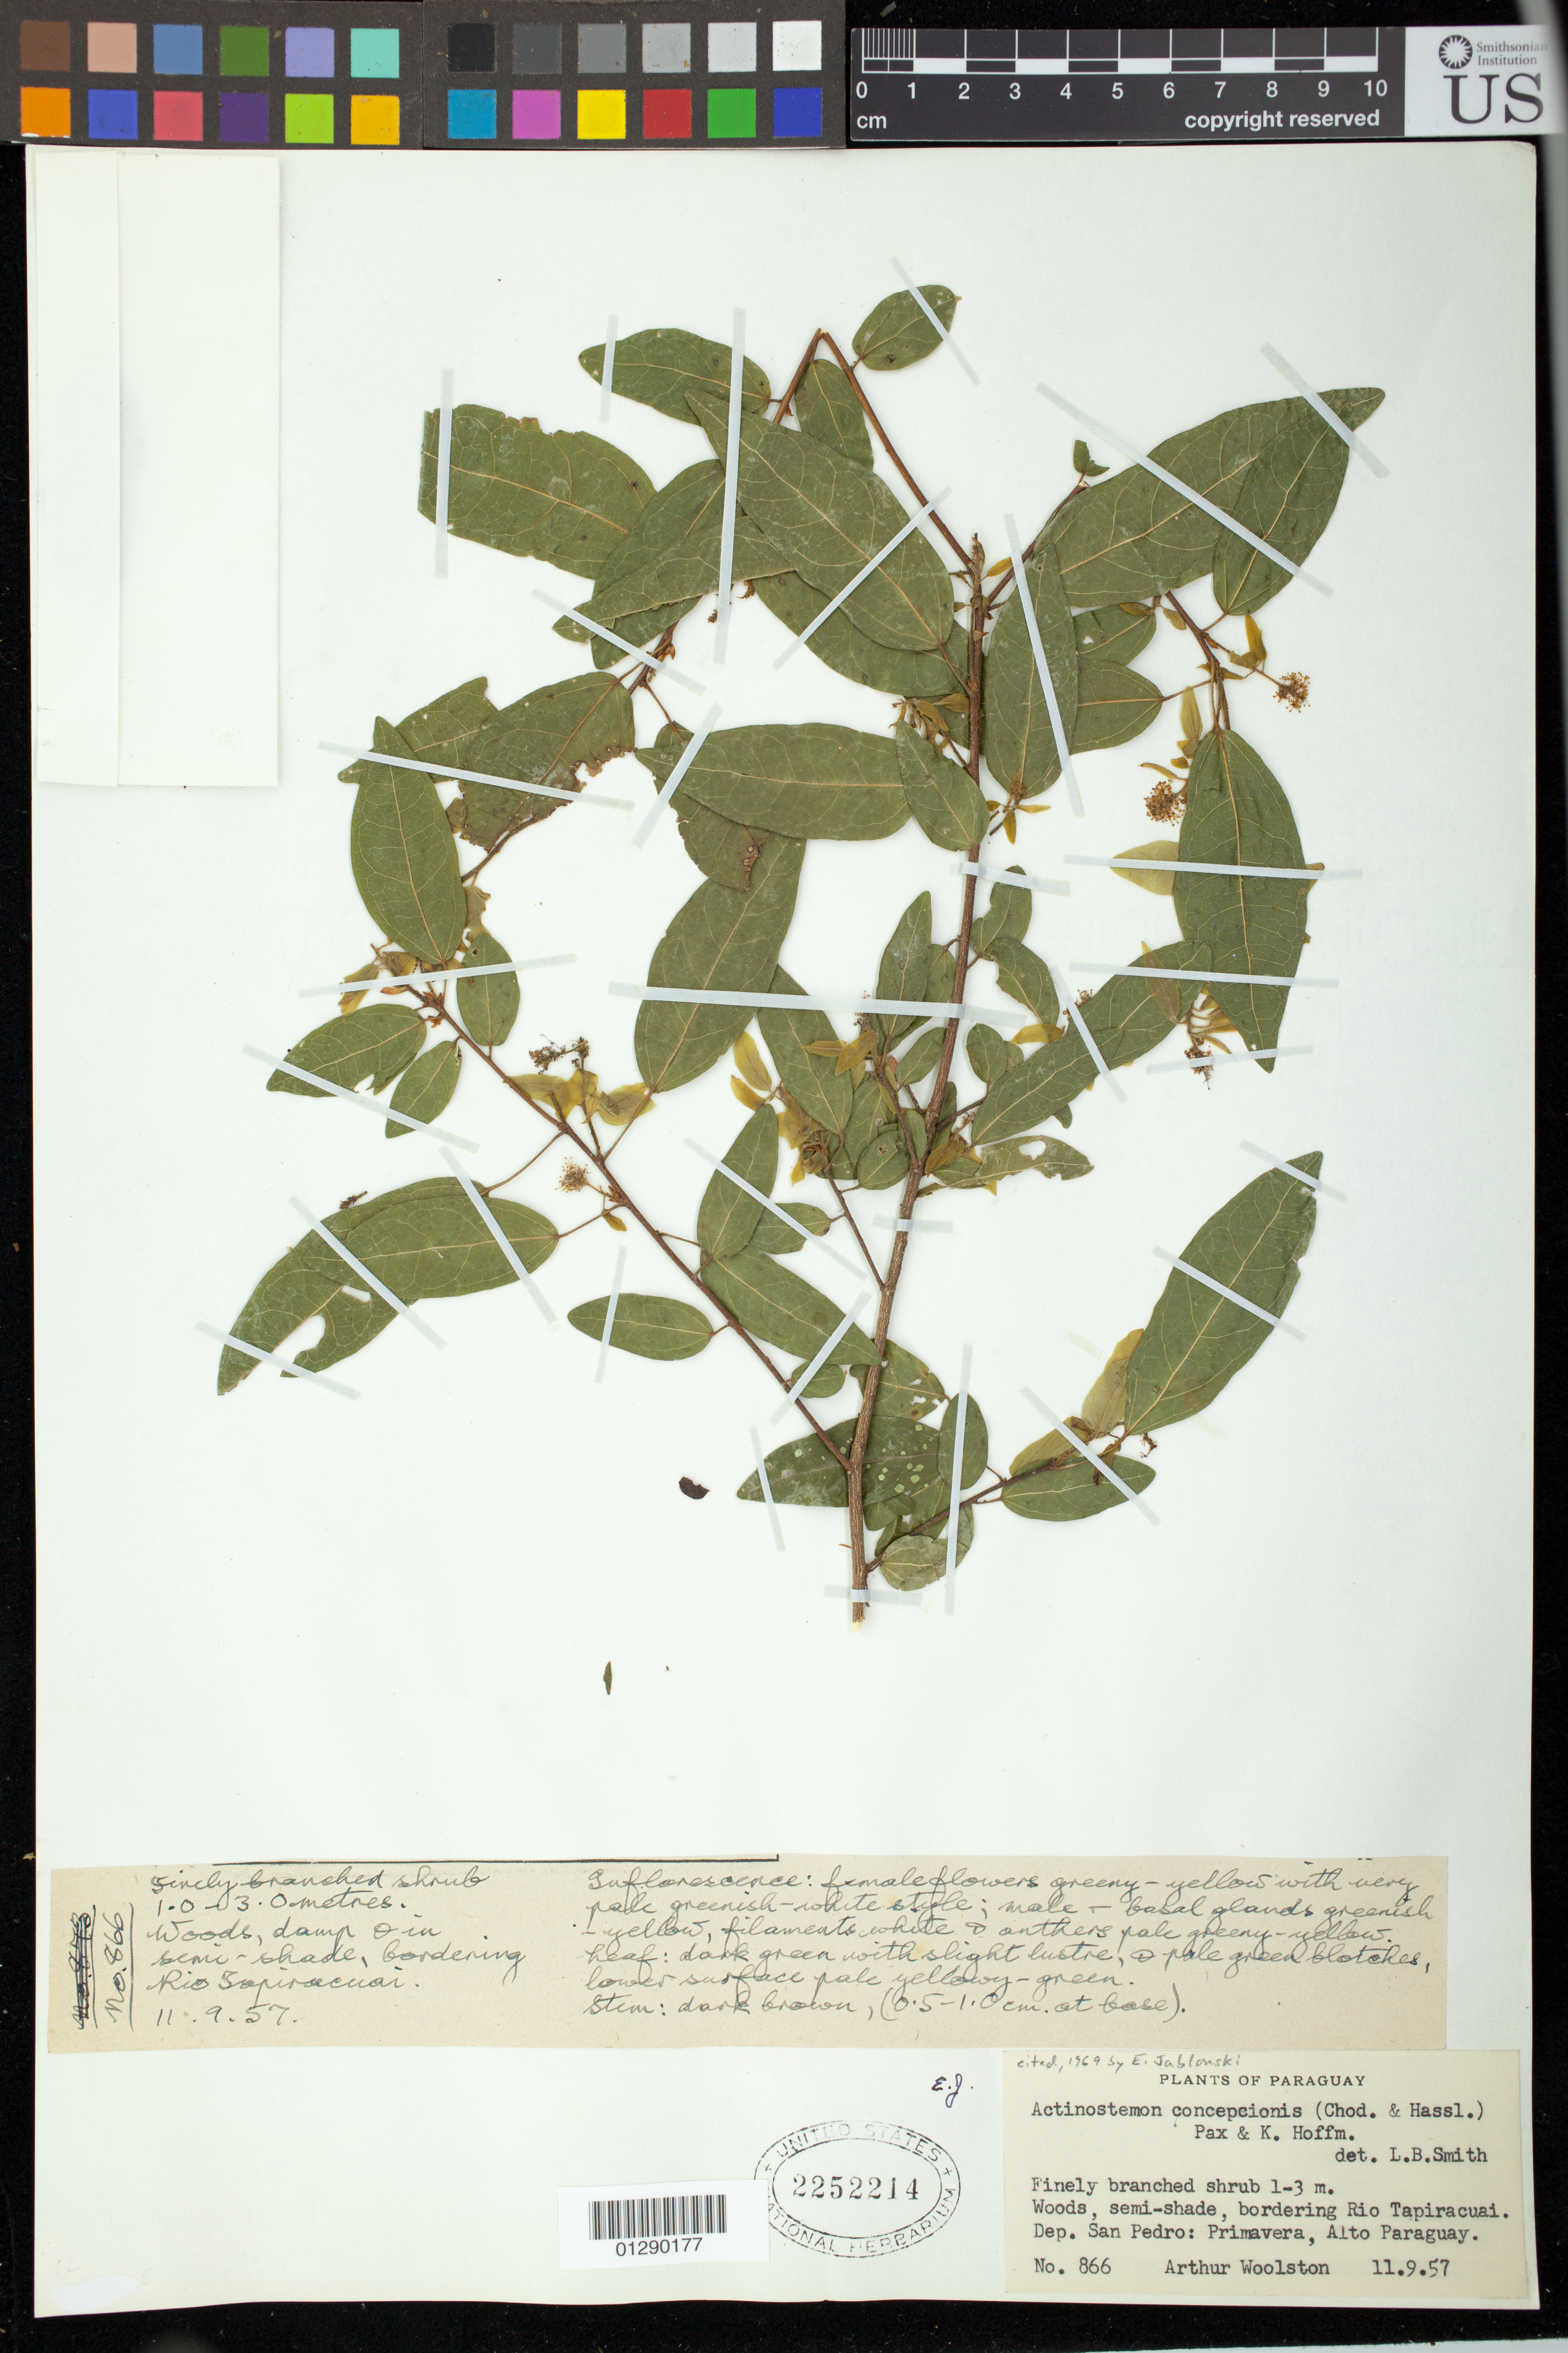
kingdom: Plantae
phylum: Tracheophyta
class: Magnoliopsida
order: Malpighiales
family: Euphorbiaceae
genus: Actinostemon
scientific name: Actinostemon concepcionis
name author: (Chodat & Hassl.) Hochr.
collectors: A. L. Woolston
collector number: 866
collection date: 1957-09-11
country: Paraguay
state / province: Alto Paraguay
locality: boardering Rio Tapiracuai. Dep. San Pedro: Primavera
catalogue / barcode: US 2252214